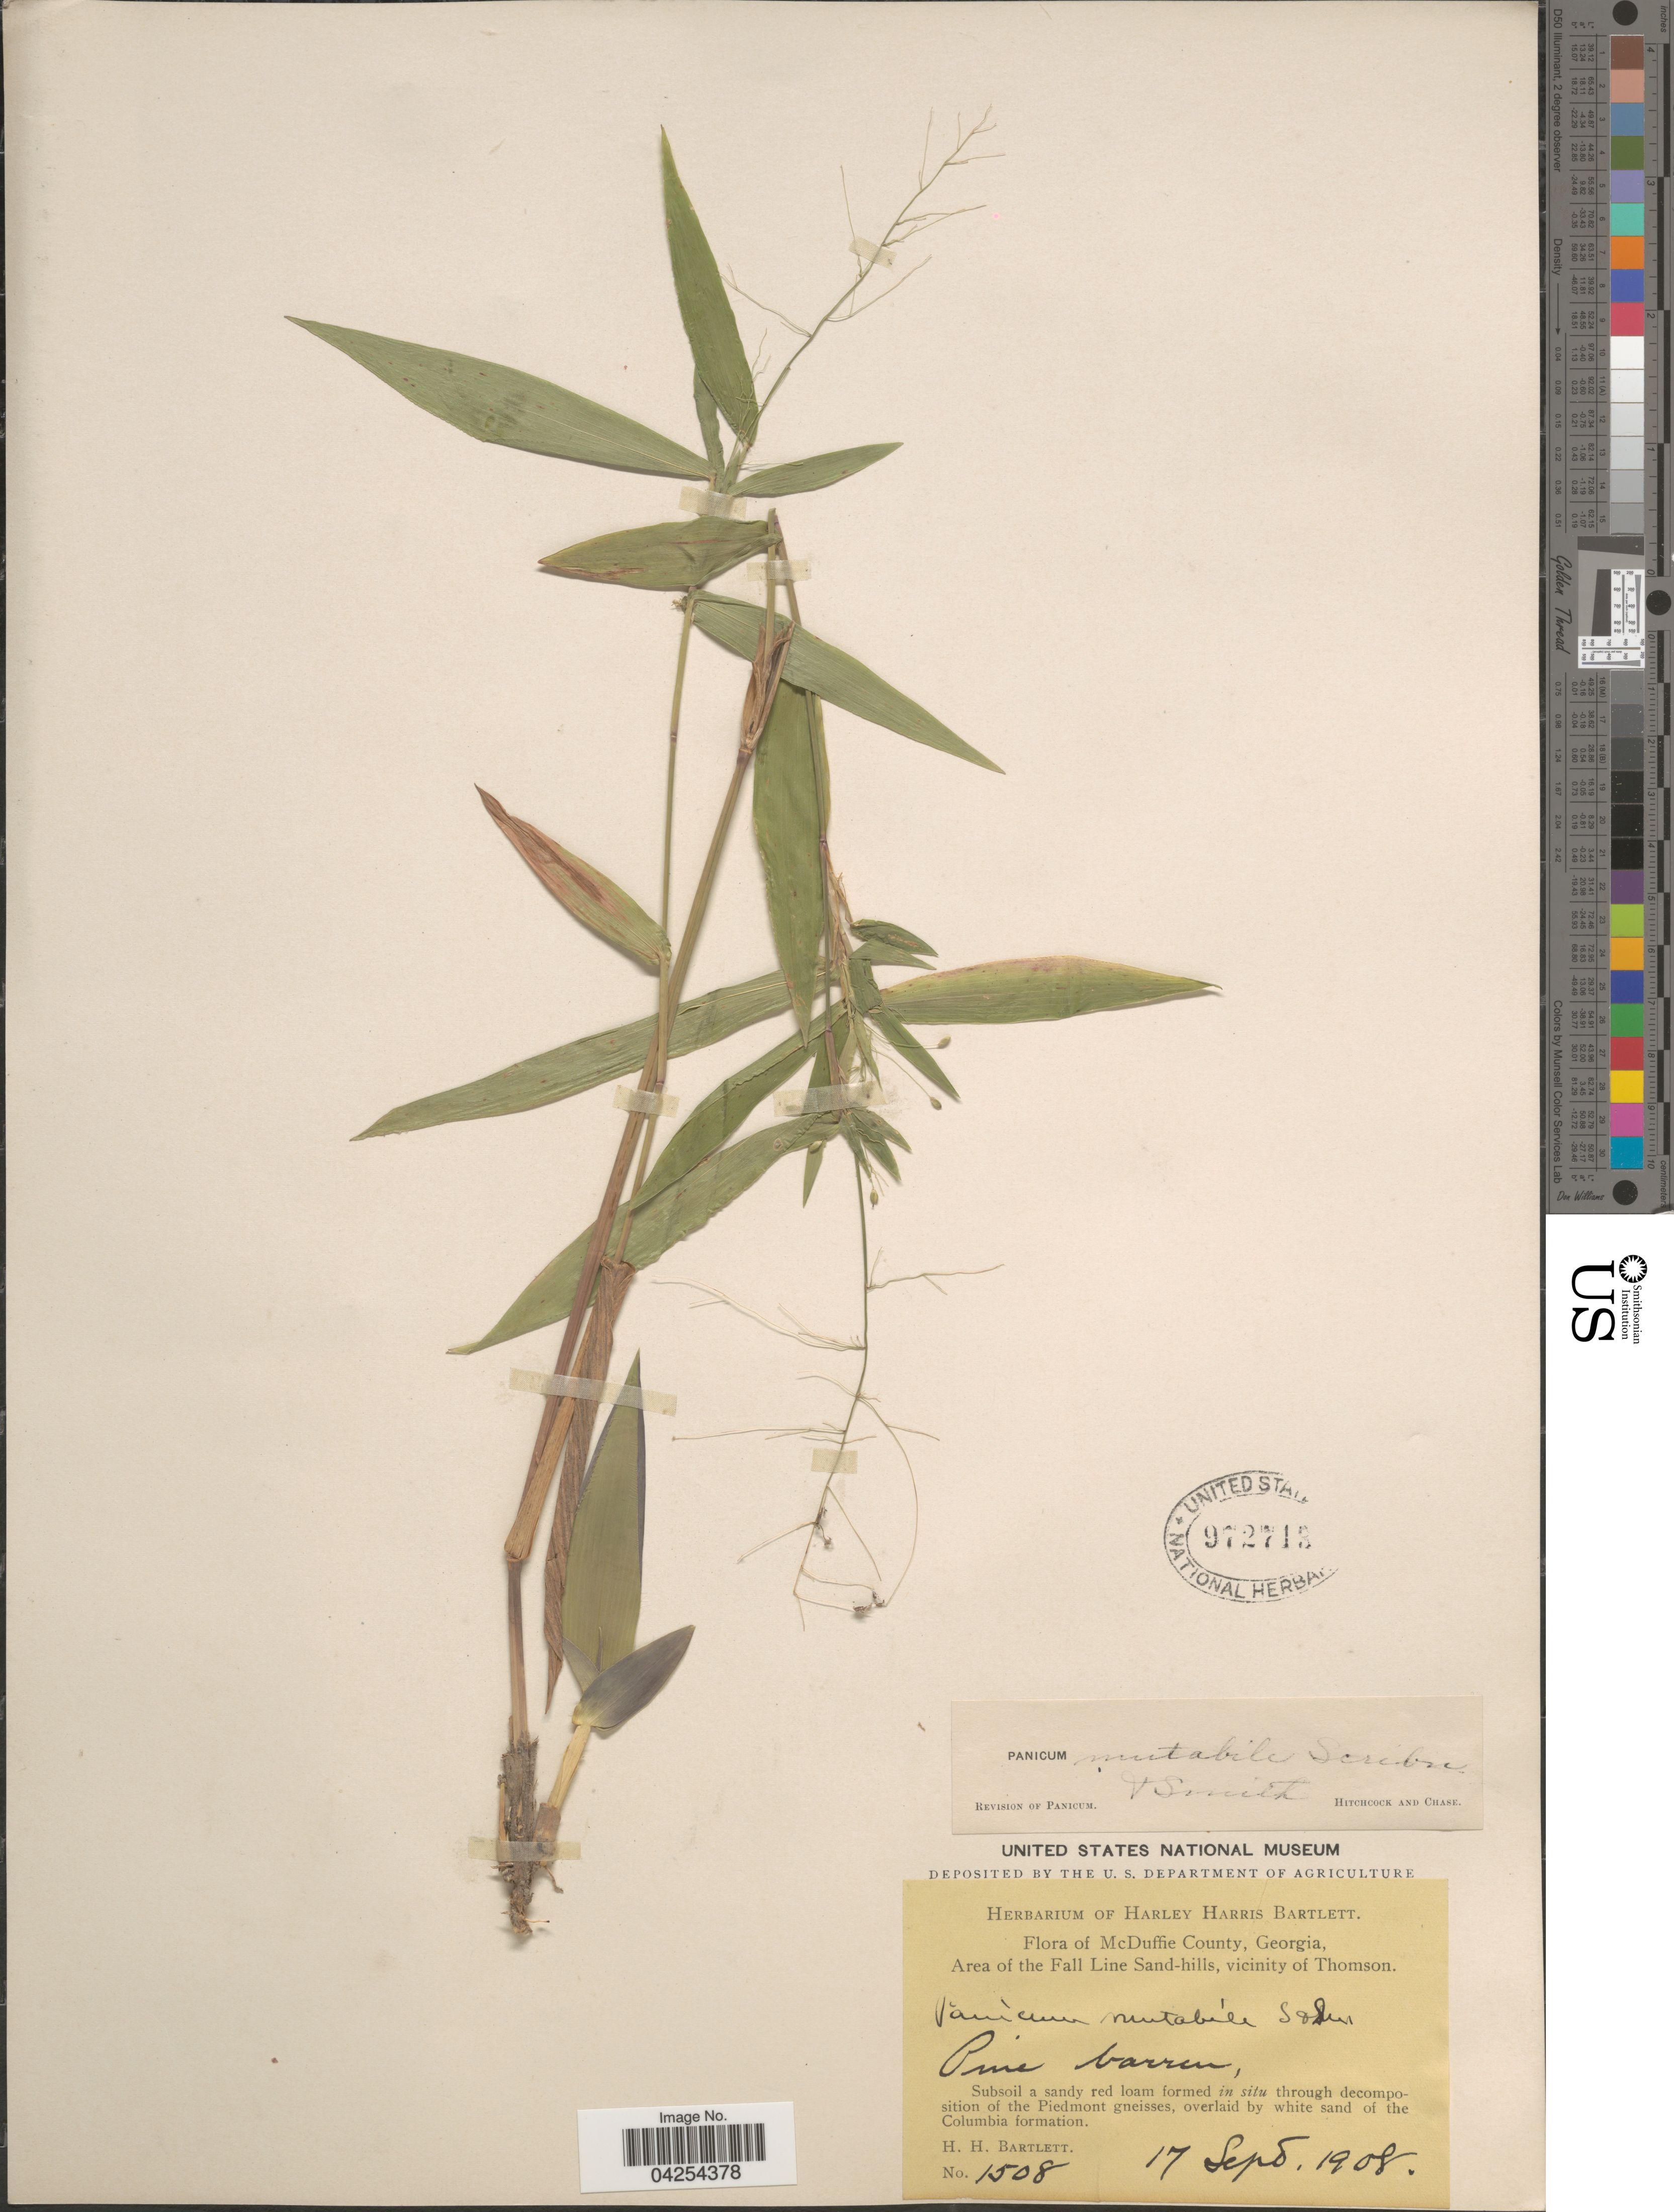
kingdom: Plantae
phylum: Tracheophyta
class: Liliopsida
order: Poales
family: Poaceae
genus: Dichanthelium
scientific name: Dichanthelium commutatum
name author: (Schult.) Gould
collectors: H. H. Bartlett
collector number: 1508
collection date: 1908-09-17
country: United States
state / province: Georgia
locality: McDuffie County. Area of the Fall Line Sand-hills, vicinity of Thomson. Columbia formation.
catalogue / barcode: US 972713